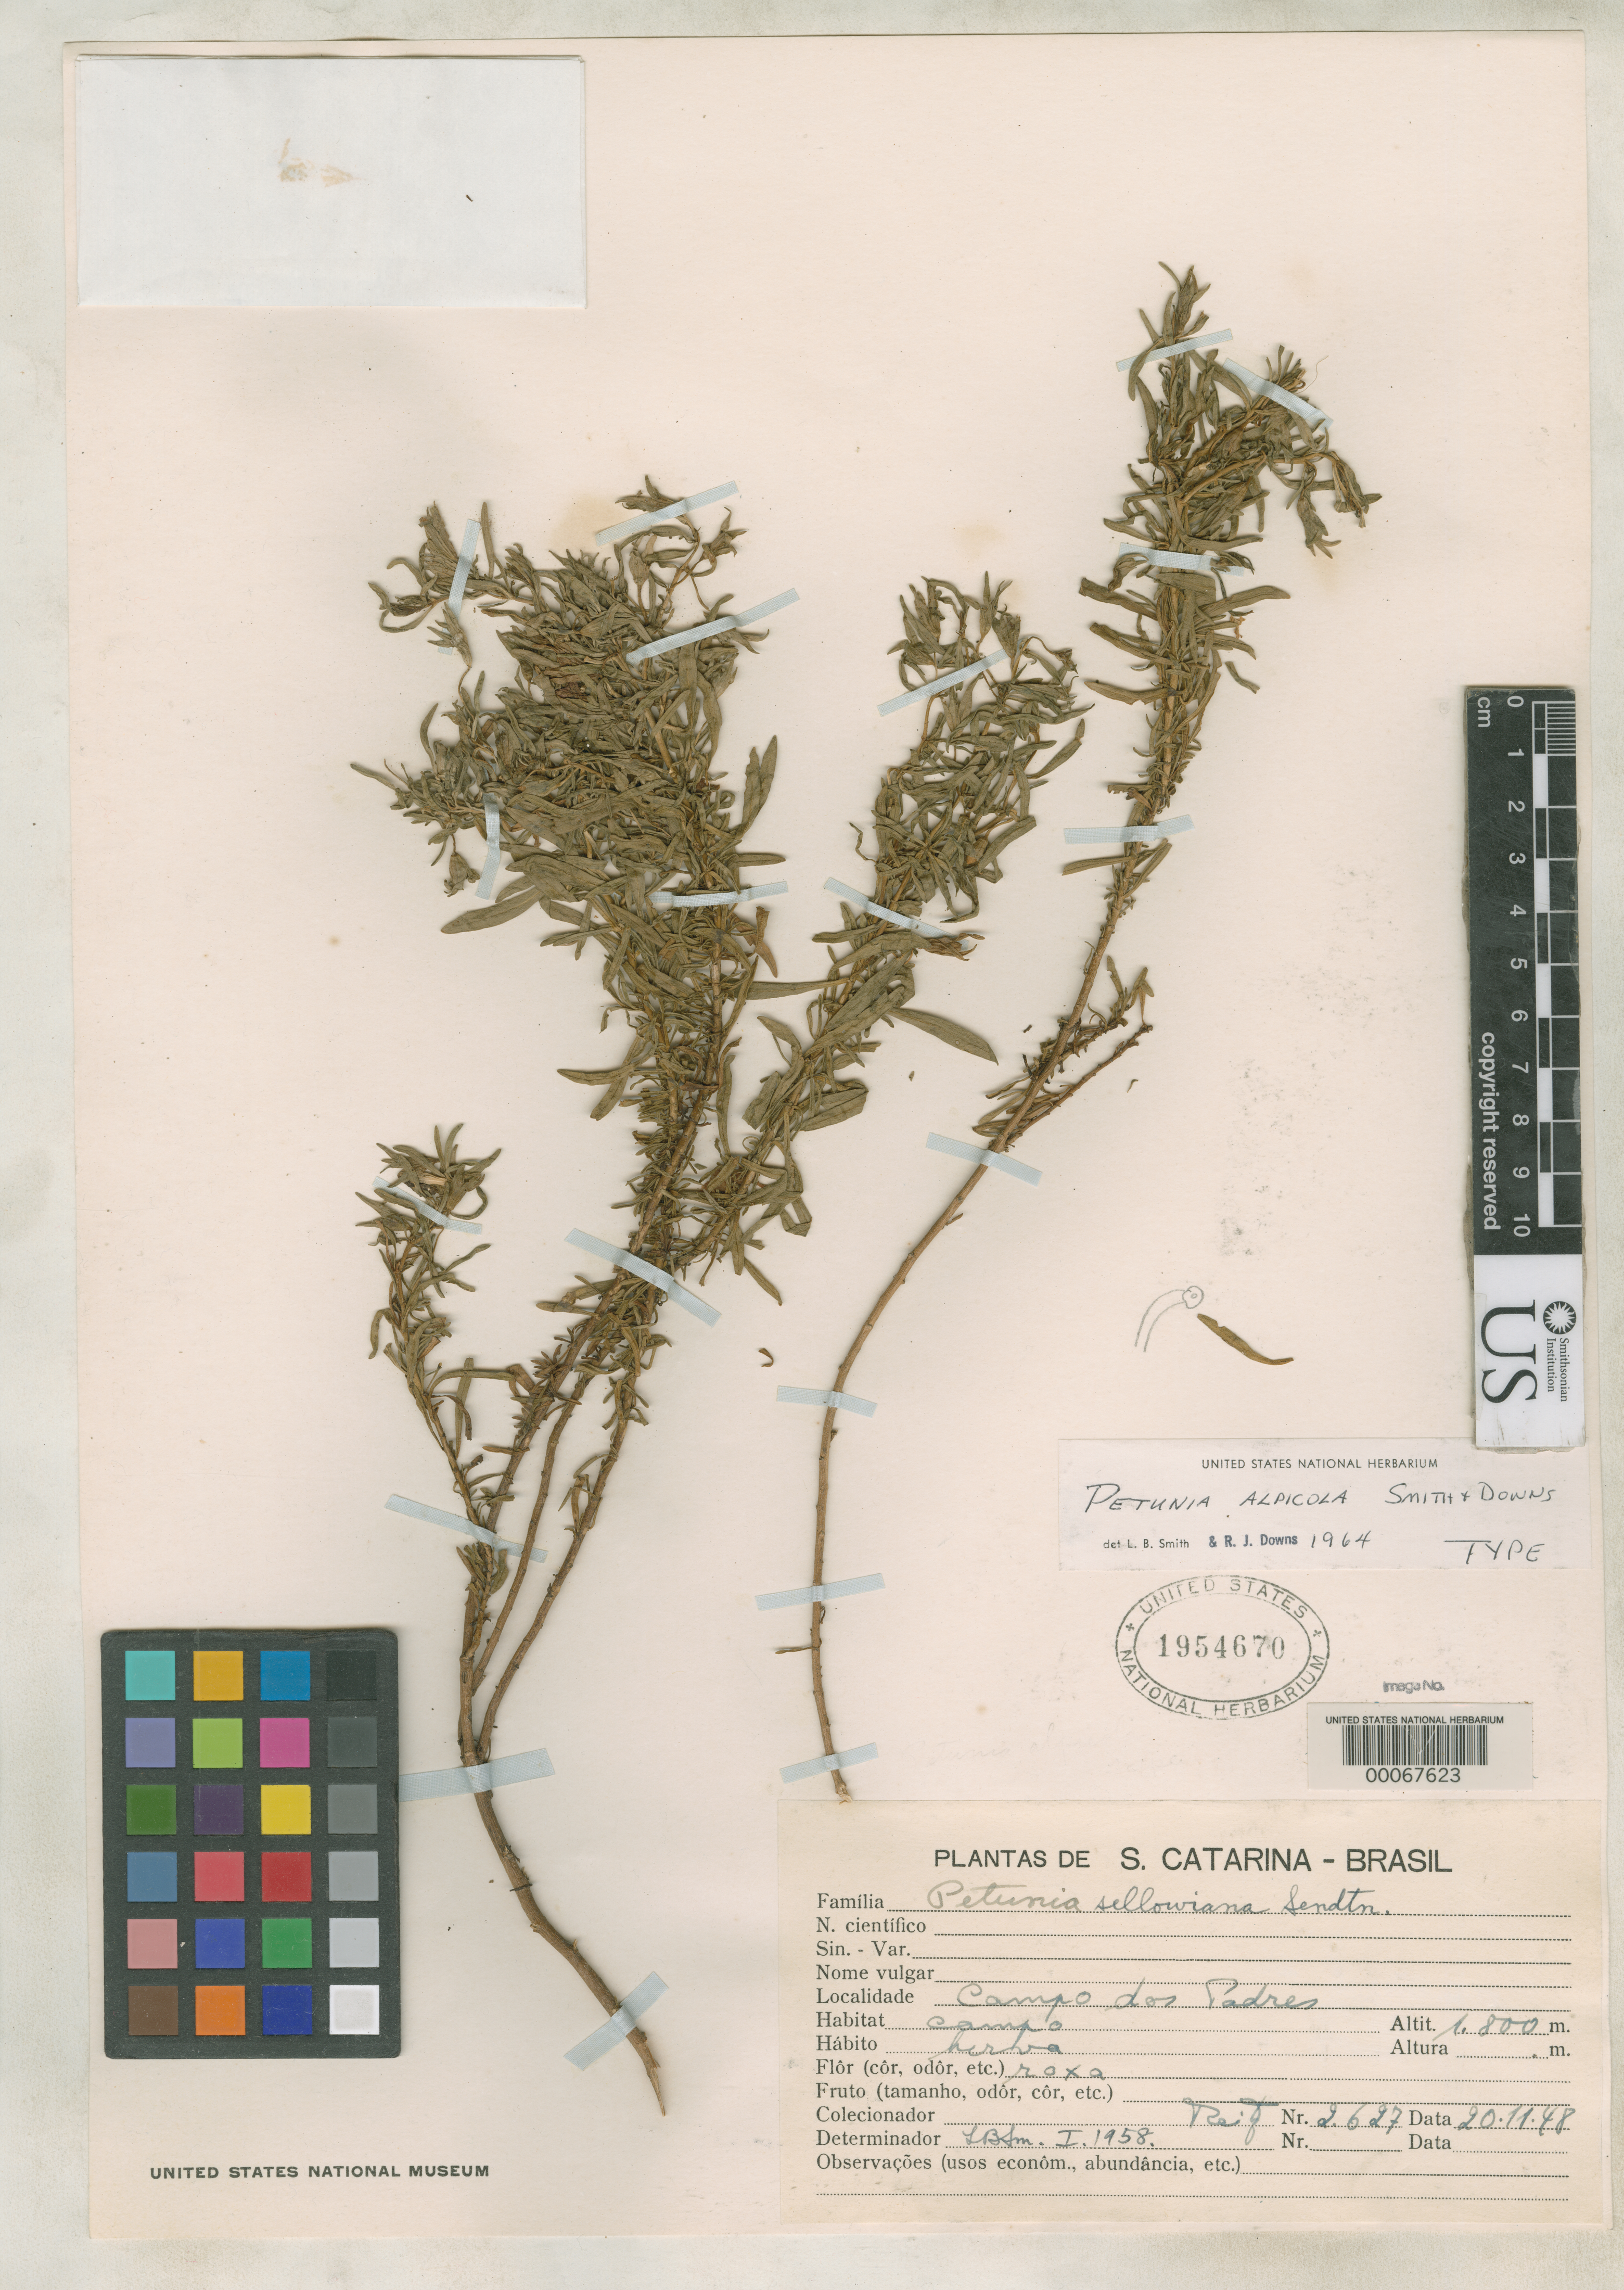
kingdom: Plantae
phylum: Tracheophyta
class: Magnoliopsida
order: Solanales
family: Solanaceae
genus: Petunia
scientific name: Petunia alpicola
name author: L.B. Sm. & Downs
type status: Holotype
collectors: R. Reitz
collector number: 2627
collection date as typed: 20 Nov 1948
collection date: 1948-11-20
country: Brazil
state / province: Santa Catarina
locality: Bom Retiro.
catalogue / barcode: US 1954670